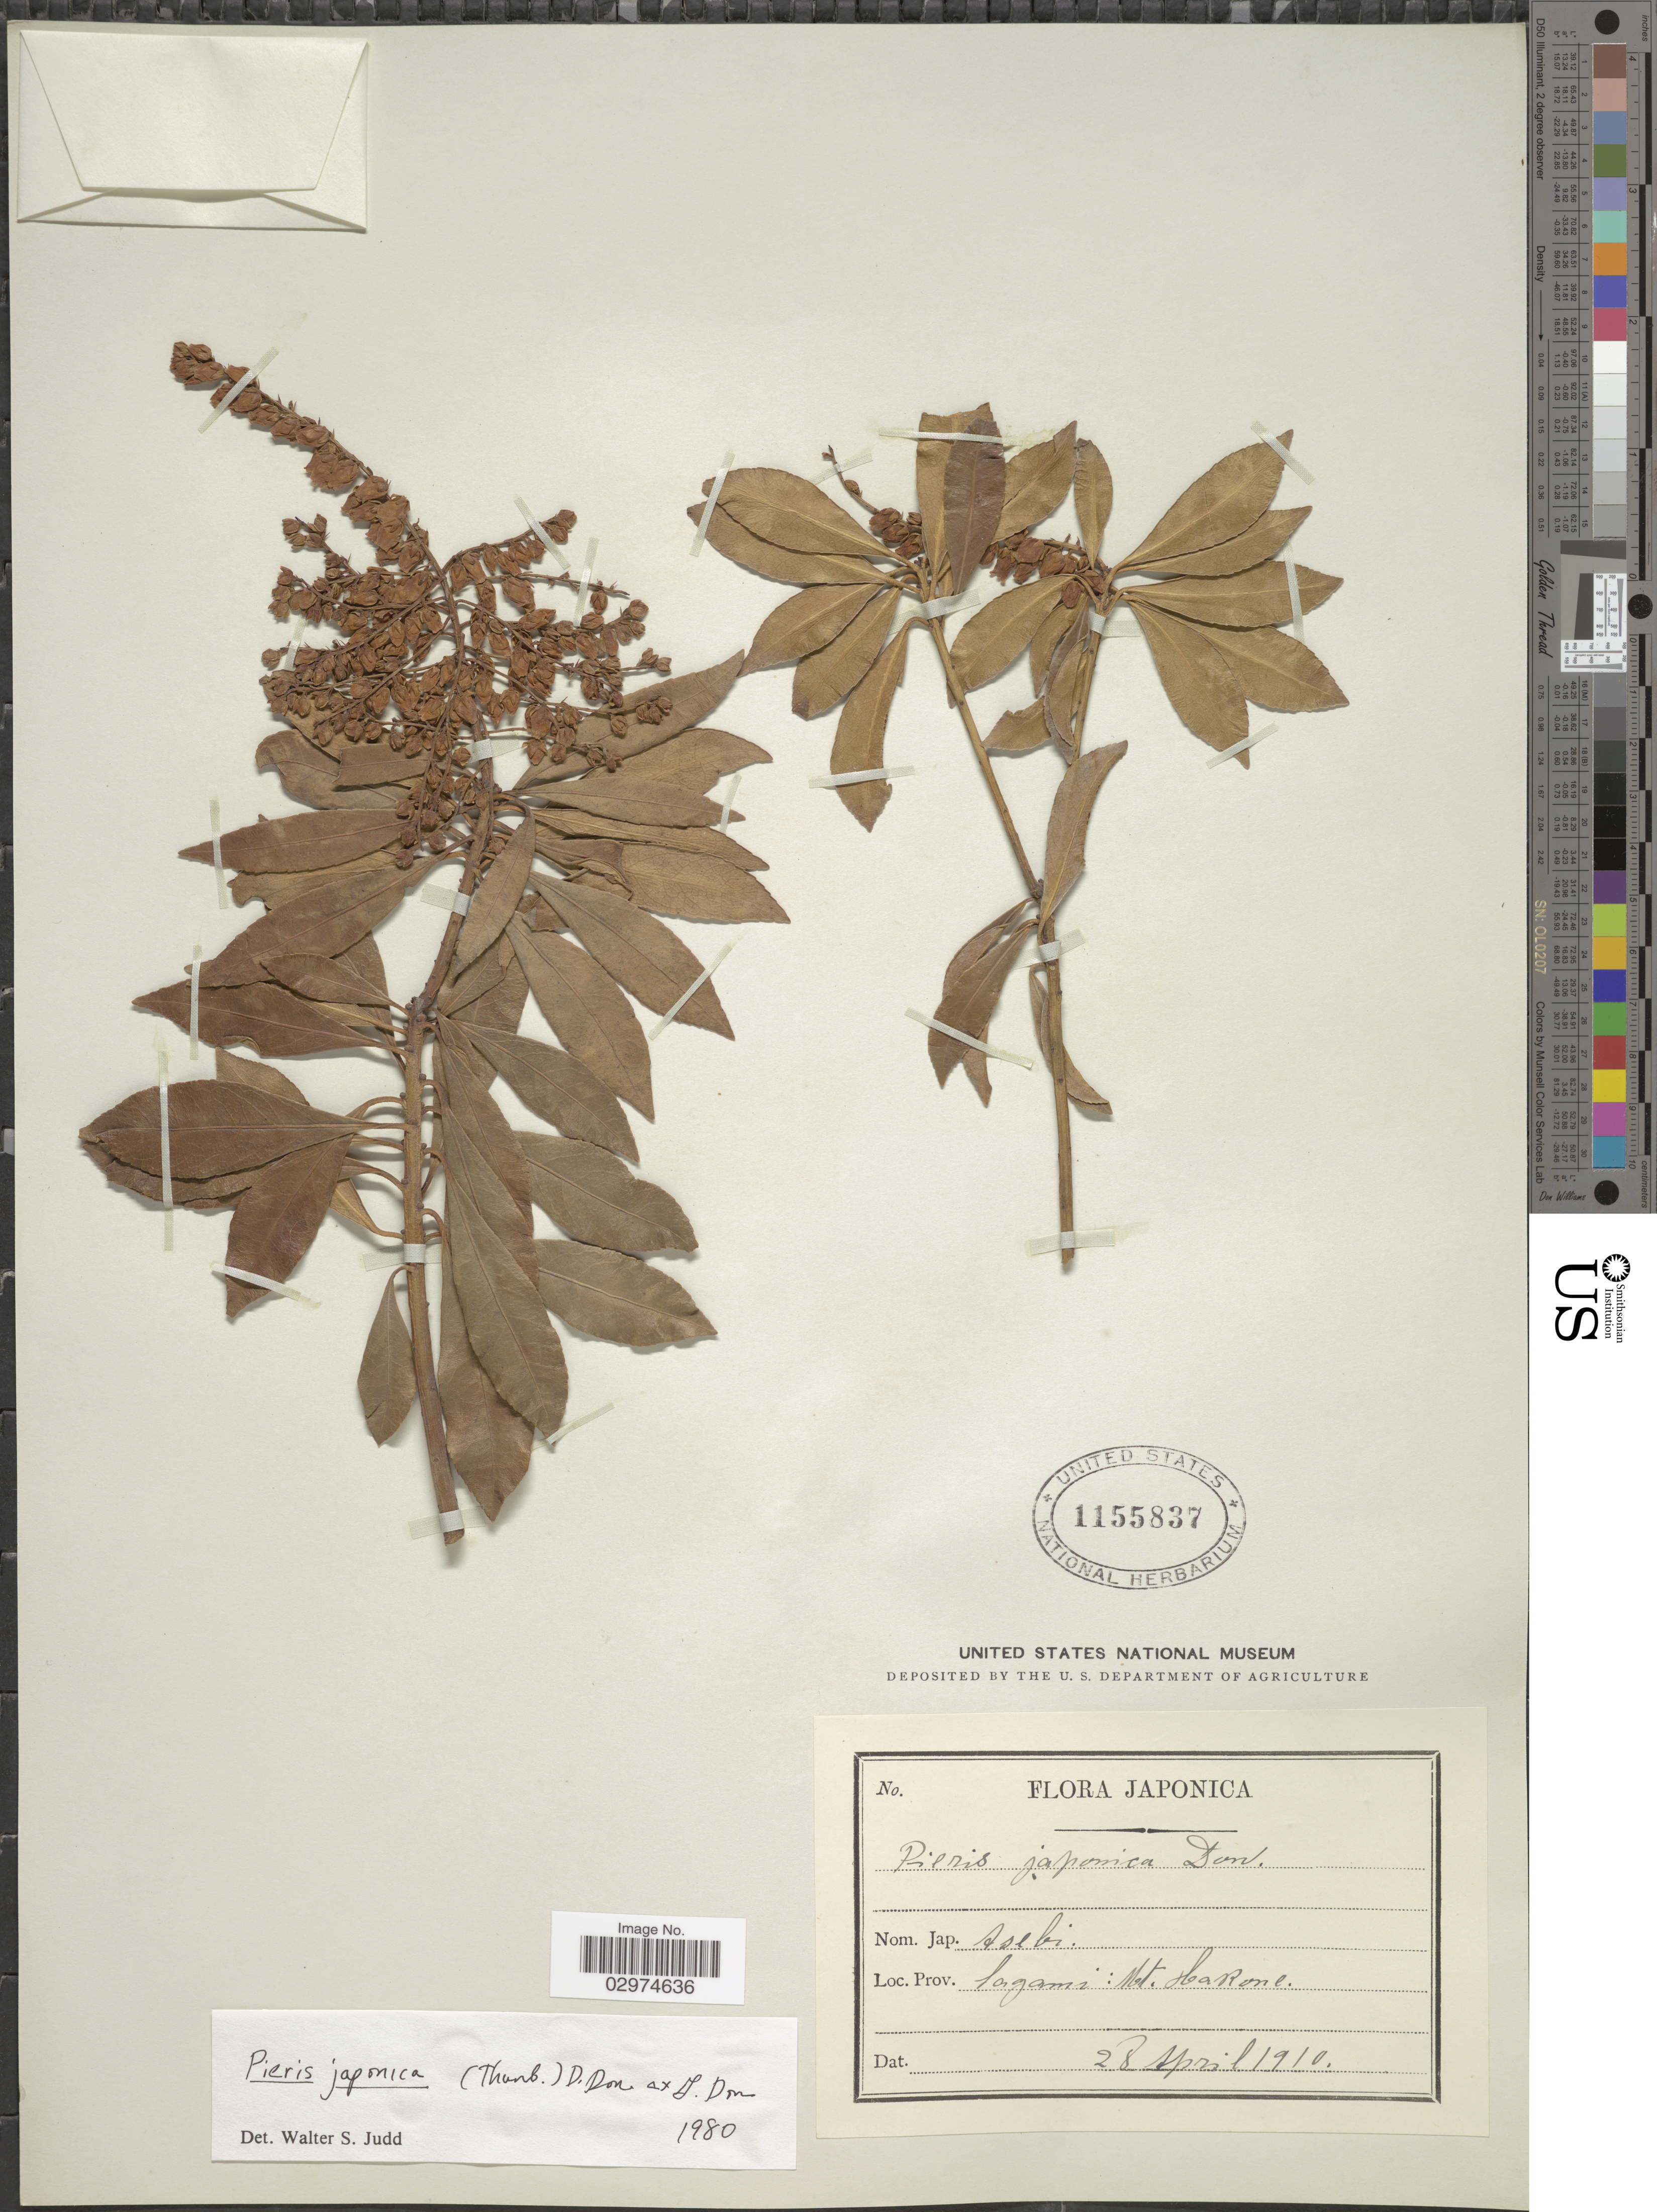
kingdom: Plantae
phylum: Tracheophyta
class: Magnoliopsida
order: Ericales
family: Ericaceae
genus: Pieris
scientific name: Pieris japonica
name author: (Thunb.) D. Don ex G. Don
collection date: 1910-04-28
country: Japan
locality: Sagami, Mt. Hakone.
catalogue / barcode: US 1155837